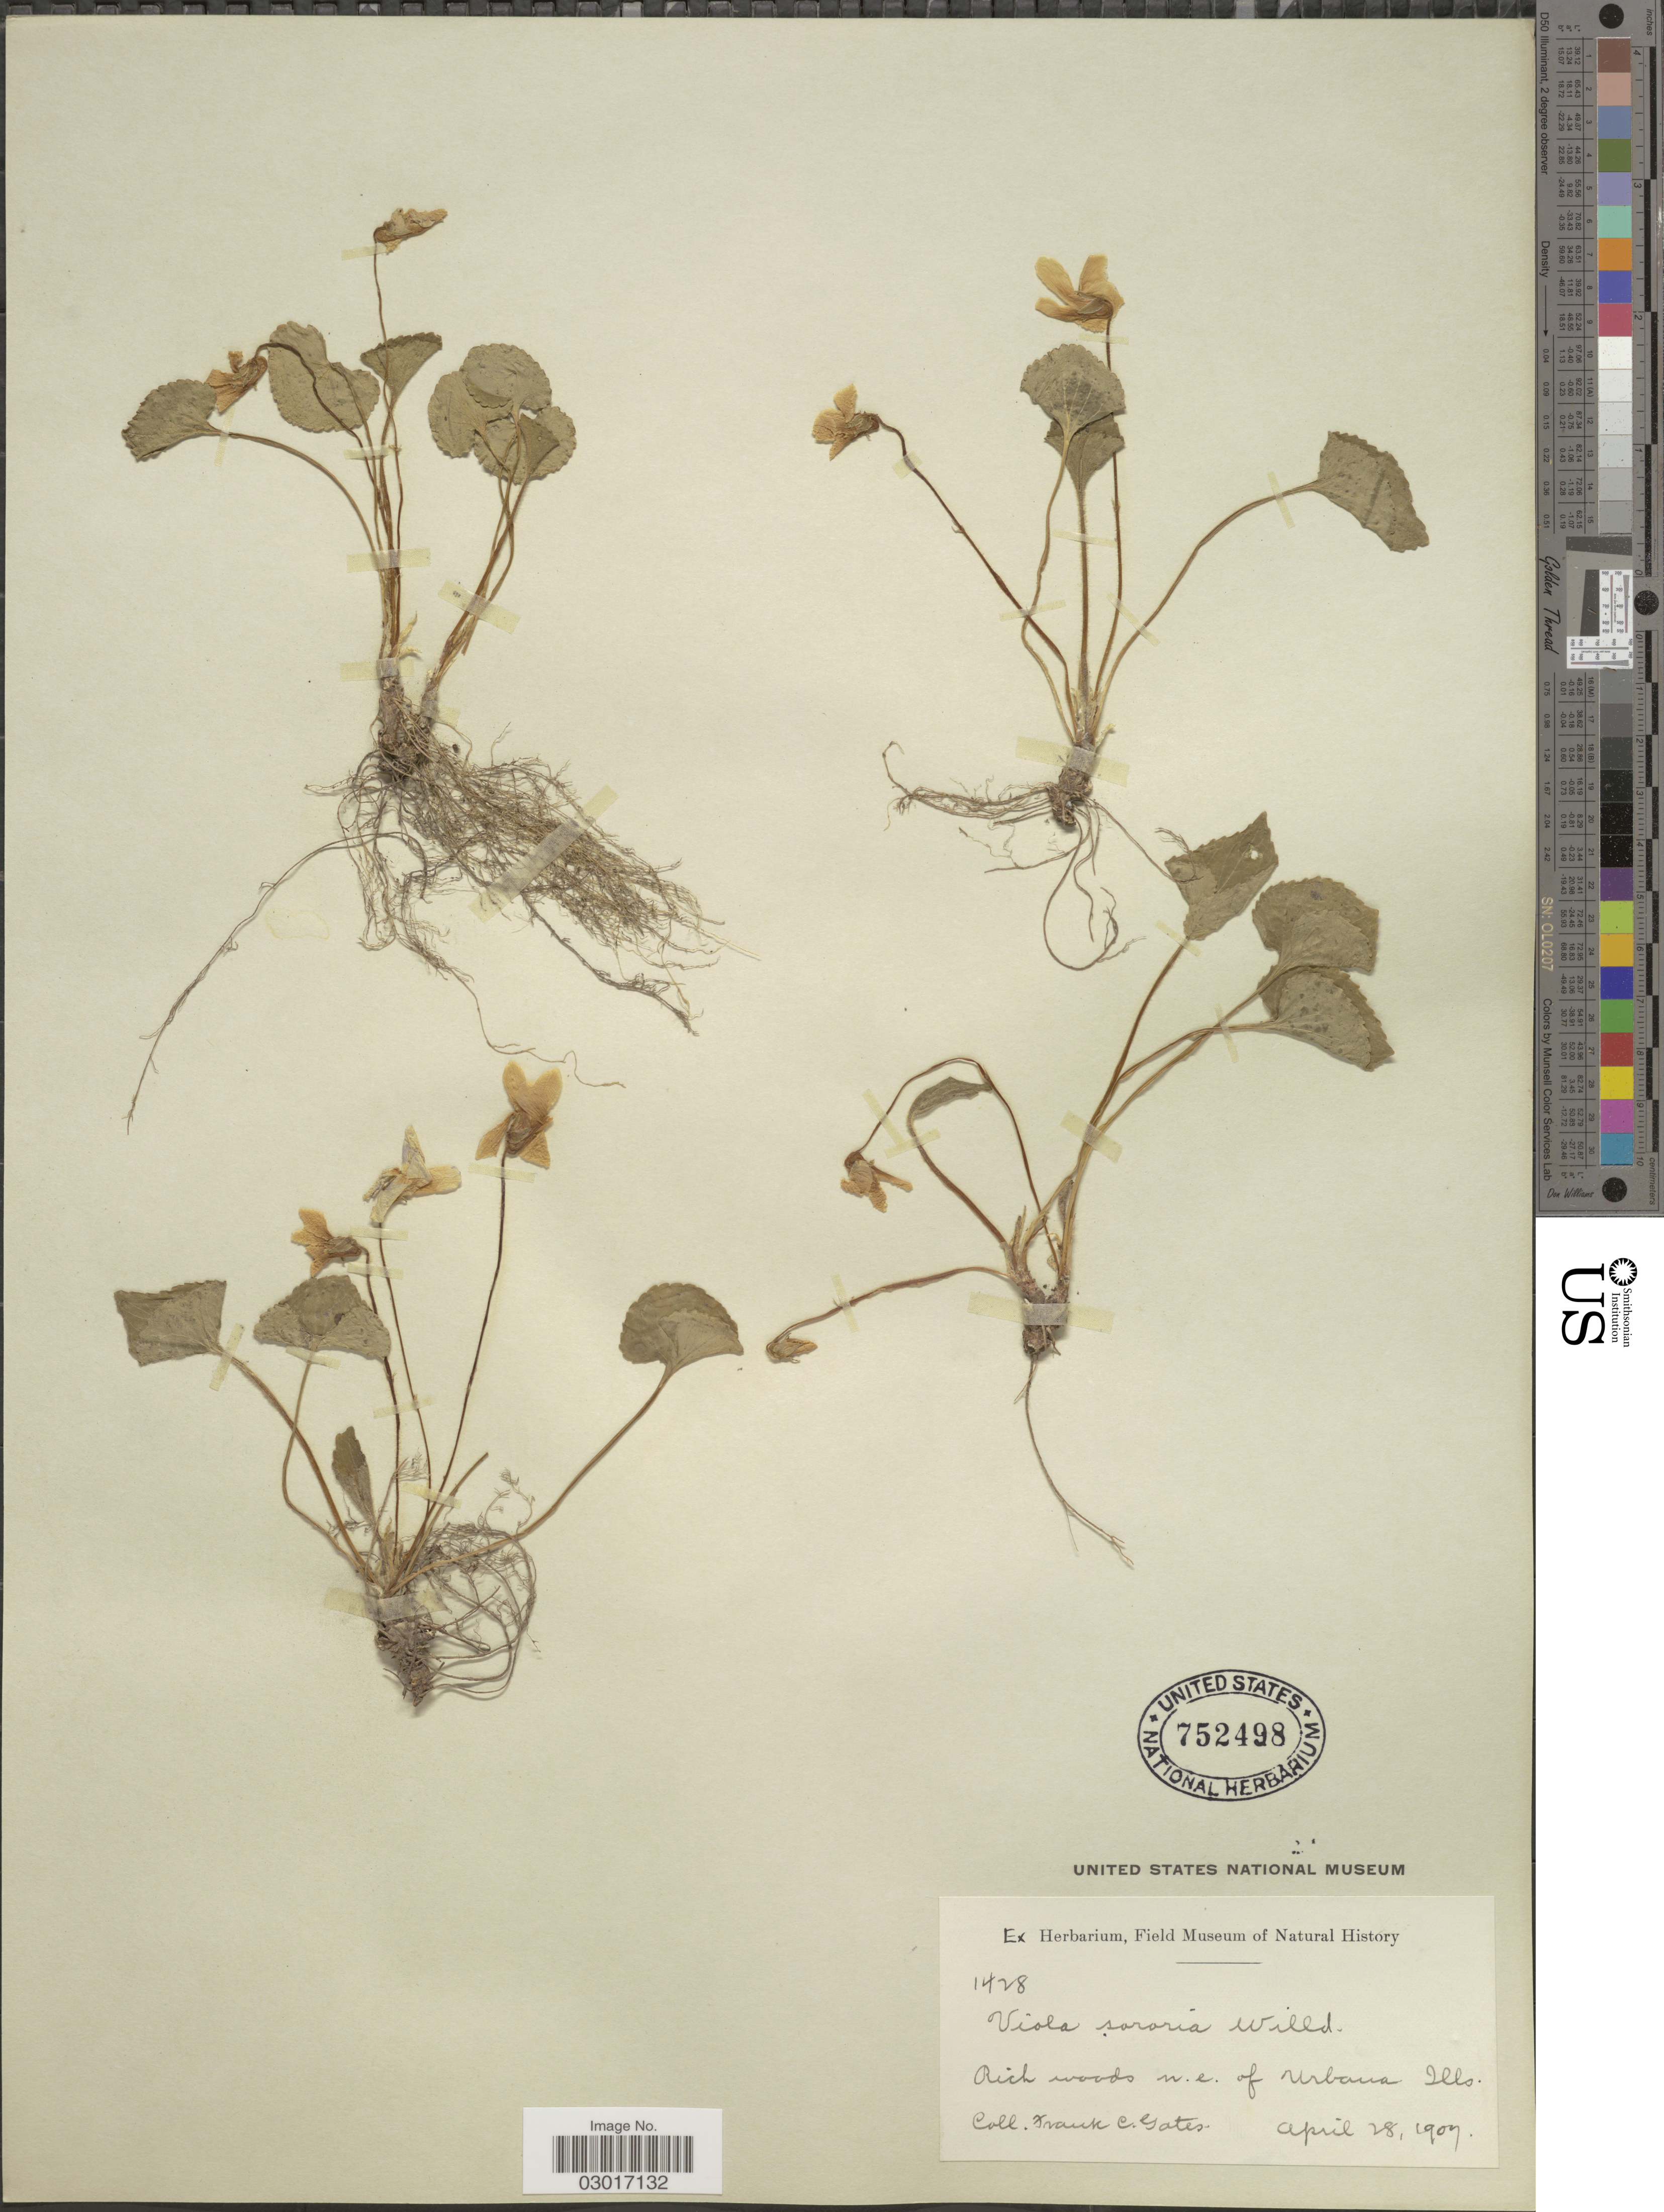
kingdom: Plantae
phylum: Tracheophyta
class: Magnoliopsida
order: Malpighiales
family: Violaceae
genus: Viola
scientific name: Viola sororia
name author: Willd.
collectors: F. C. Gates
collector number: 1428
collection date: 1907-04-28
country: United States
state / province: Illinois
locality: Rich woods n.e. of Urbana Ills.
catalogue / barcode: US 752498